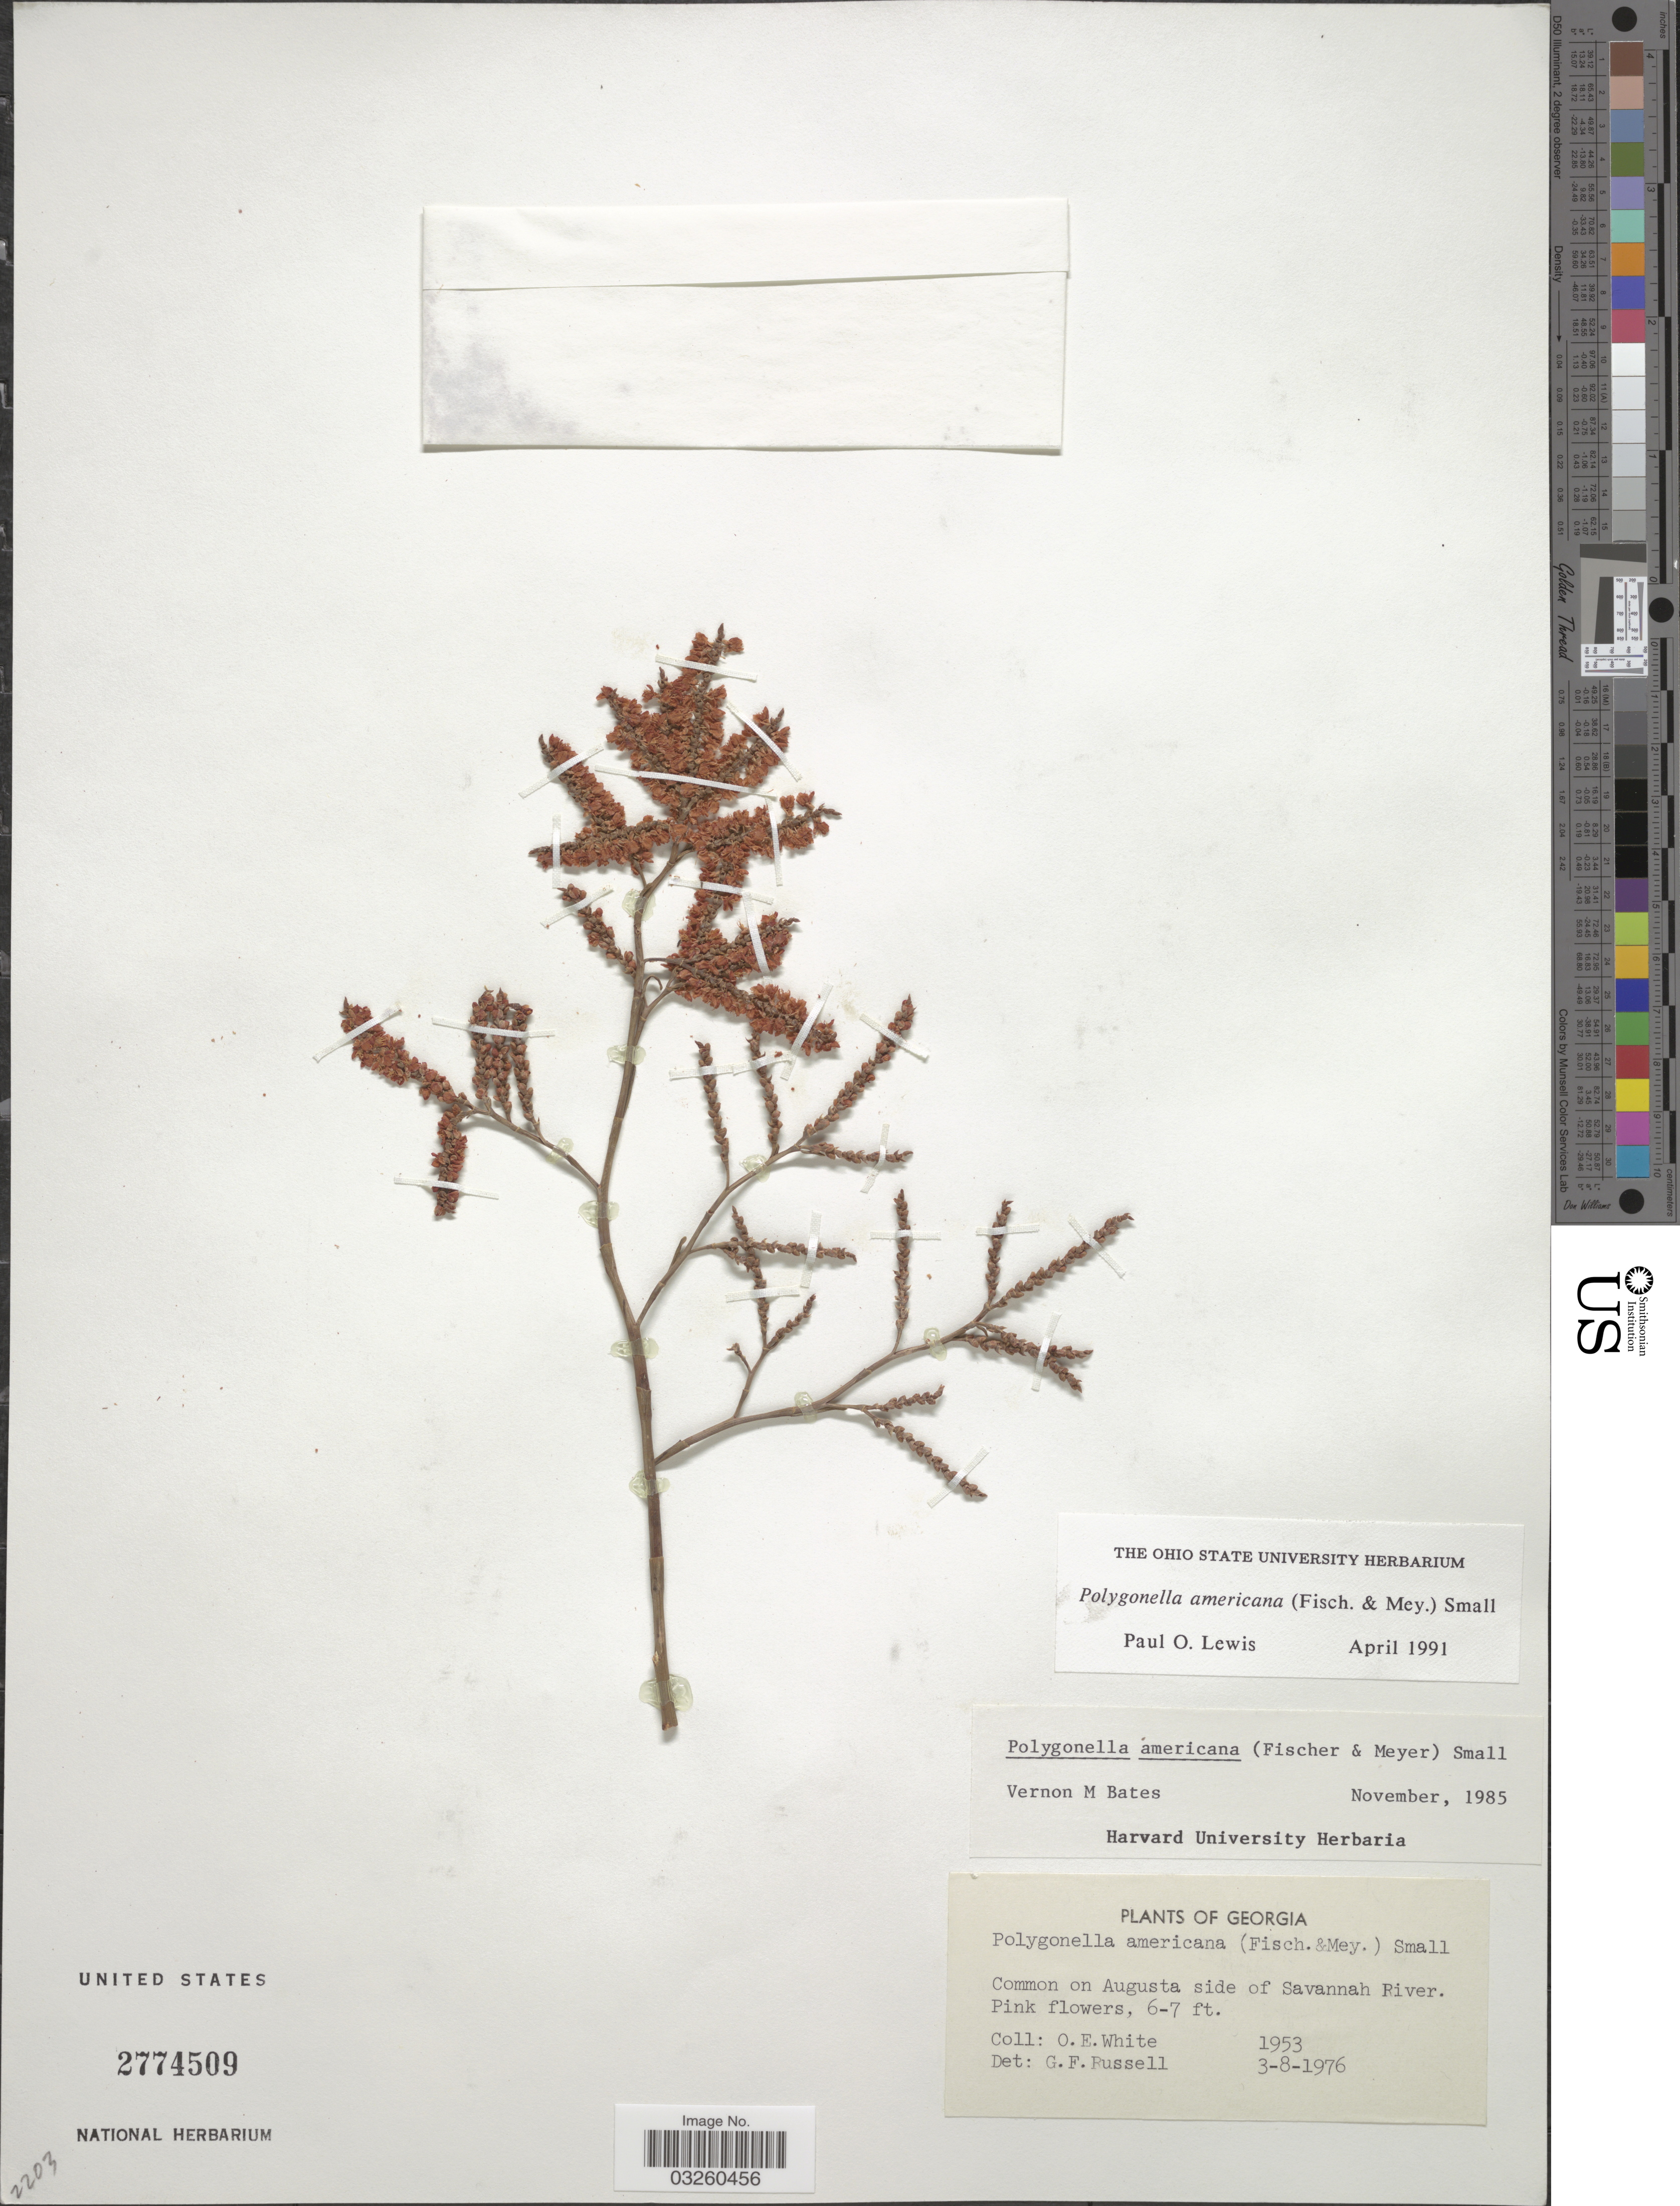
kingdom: Plantae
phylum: Tracheophyta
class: Magnoliopsida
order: Caryophyllales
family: Polygonaceae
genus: Polygonella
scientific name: Polygonella americana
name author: (Fisch. & C.A. Mey.) Small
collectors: O. E. White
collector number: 1953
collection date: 1976-03-08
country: United States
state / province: Georgia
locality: Common on Augusta side of Savannah River.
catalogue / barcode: US 2774509